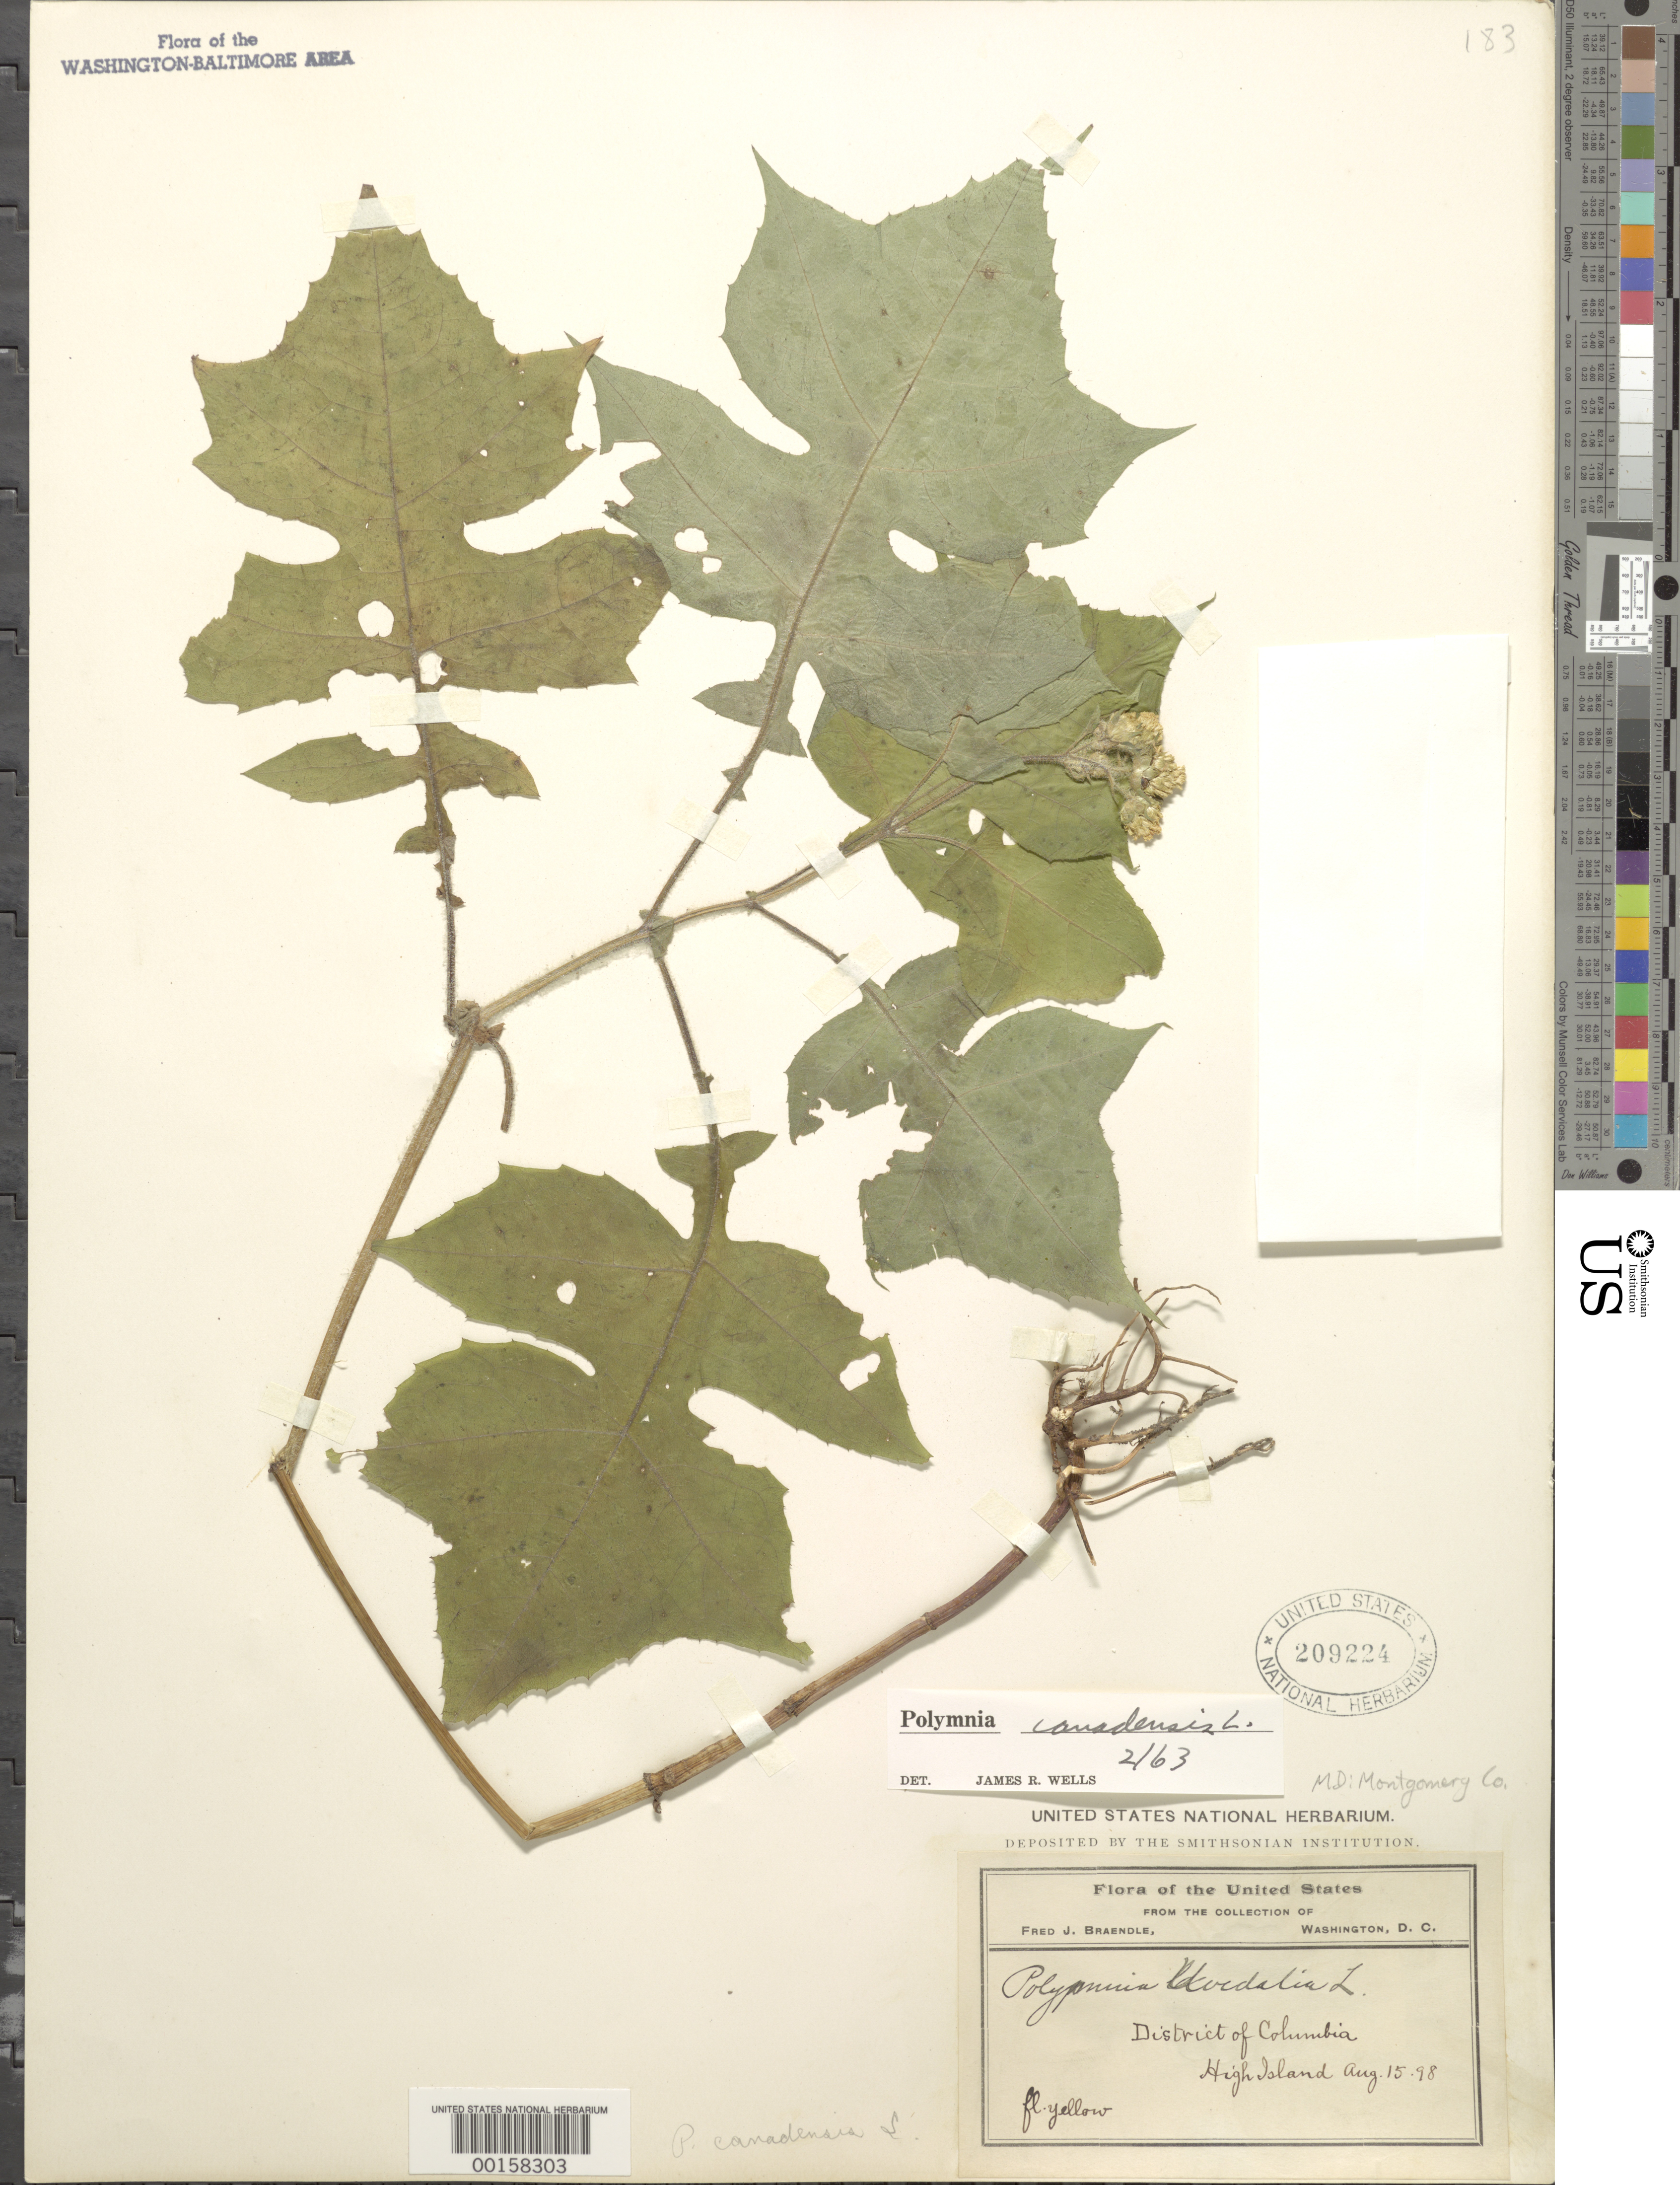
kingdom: Plantae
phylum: Tracheophyta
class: Magnoliopsida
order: Asterales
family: Asteraceae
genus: Polymnia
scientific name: Polymnia canadensis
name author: L.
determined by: Wells, J. R.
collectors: F. Braendle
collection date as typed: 15 Aug 1898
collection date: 1898-08-15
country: United States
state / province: Maryland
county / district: Montgomery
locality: High Island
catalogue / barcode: US 209224